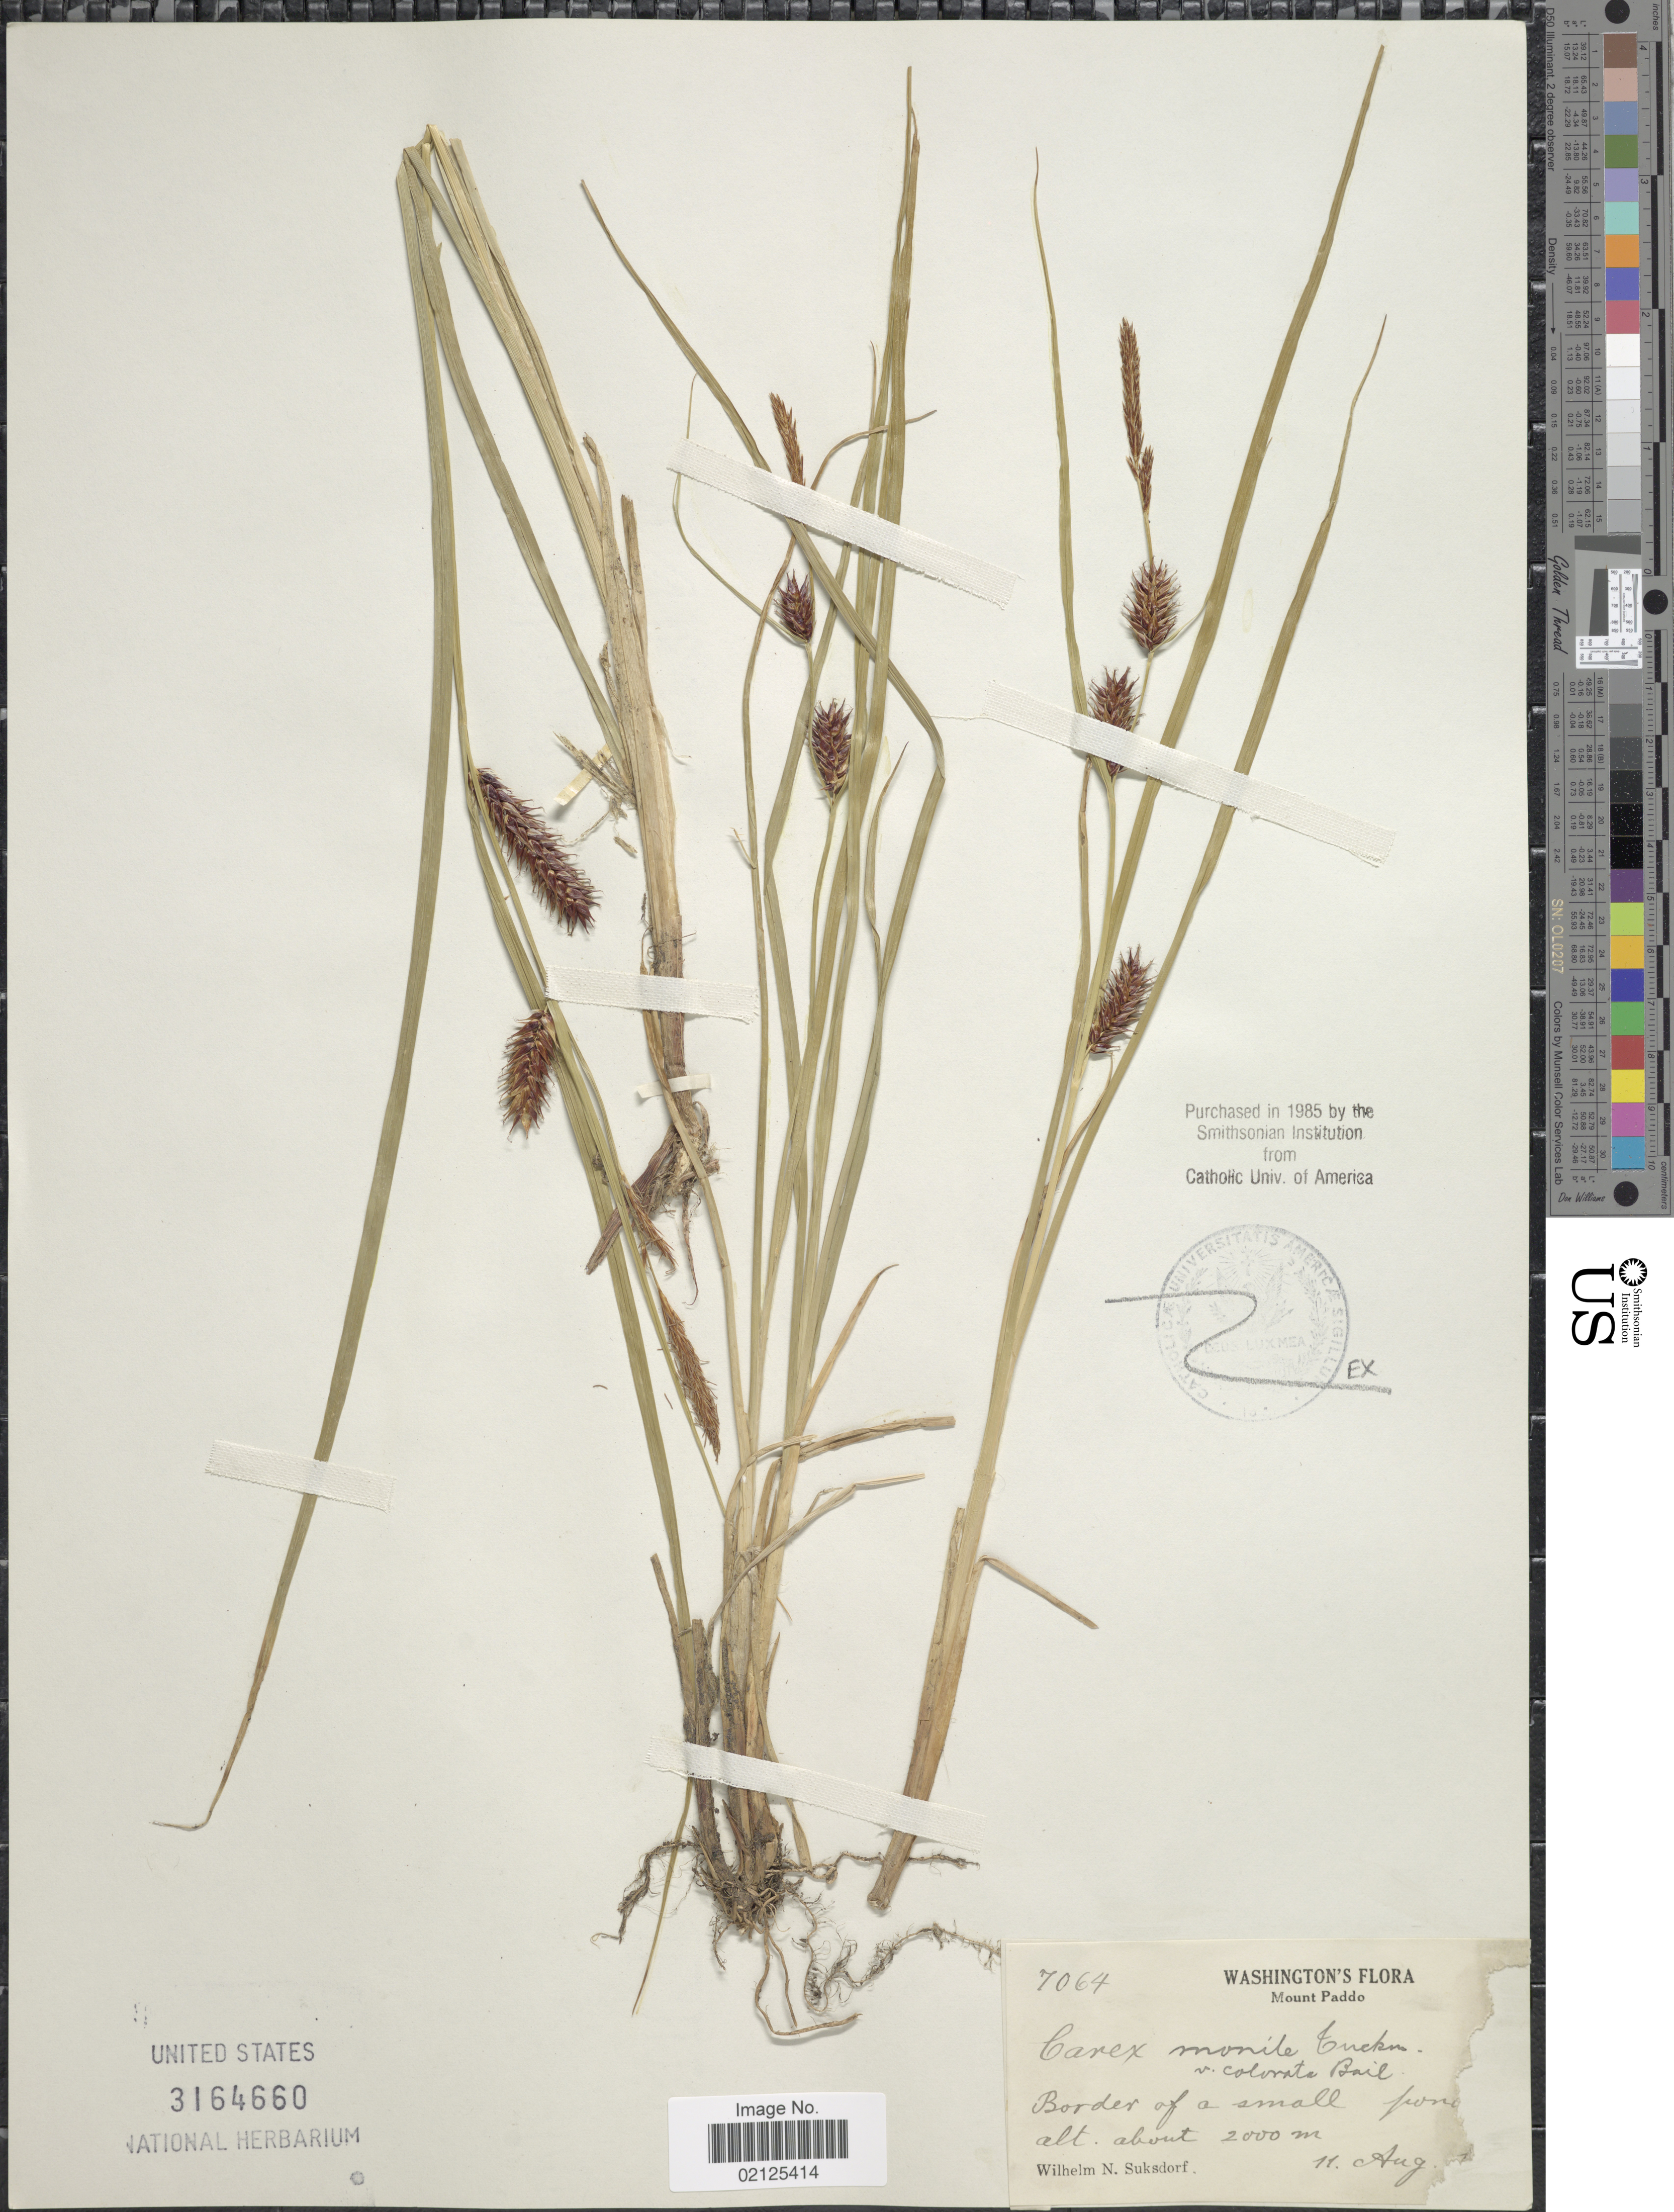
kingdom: Plantae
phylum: Tracheophyta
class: Liliopsida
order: Poales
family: Cyperaceae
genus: Carex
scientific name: Carex vesicaria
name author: L.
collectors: W. N. Suksdorf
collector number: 7064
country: United States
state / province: Washington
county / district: Skamania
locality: Mount Paddo, Border of a small pond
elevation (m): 2000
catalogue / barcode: US 3164660